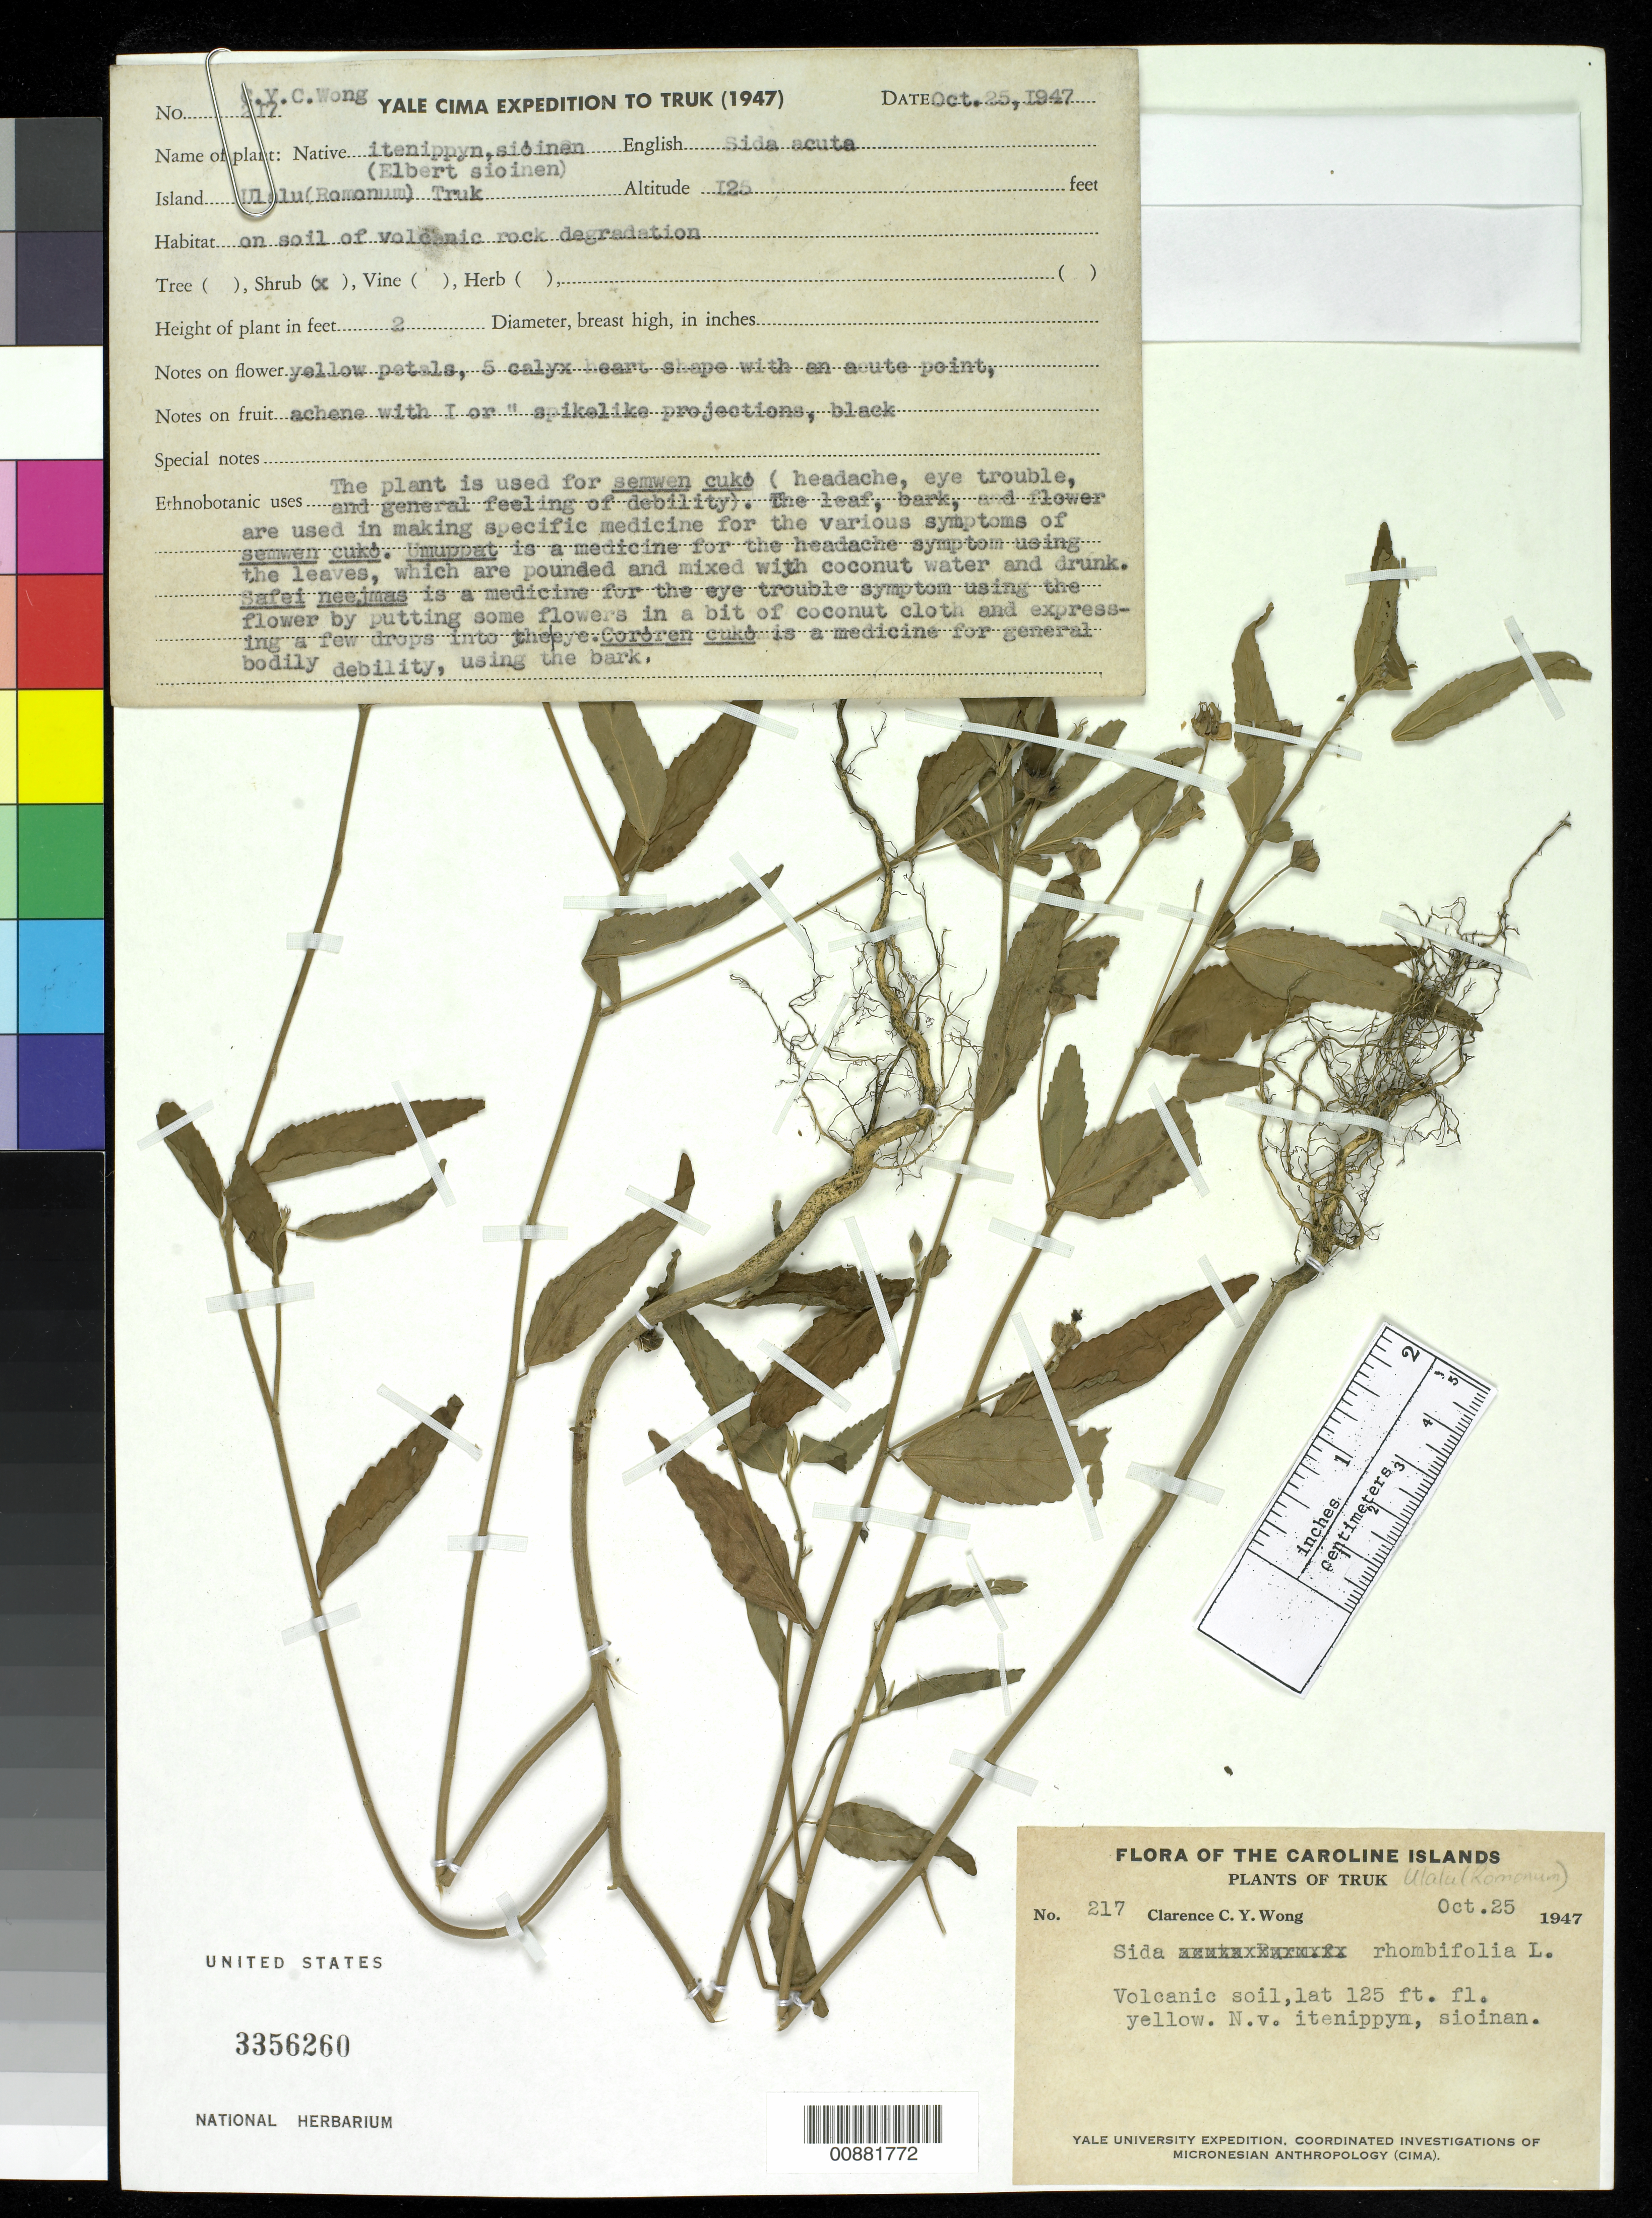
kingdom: Plantae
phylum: Tracheophyta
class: Magnoliopsida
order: Malvales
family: Malvaceae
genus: Sida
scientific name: Sida rhombifolia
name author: L.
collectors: C. Wong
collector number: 217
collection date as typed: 25 Oct 1947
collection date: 1947-10-25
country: Micronesia, Federated States of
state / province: Truk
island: Romonum [Ulalu]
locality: Ulala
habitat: on soil of volcanic rock degradation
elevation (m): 38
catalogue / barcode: US 3356260